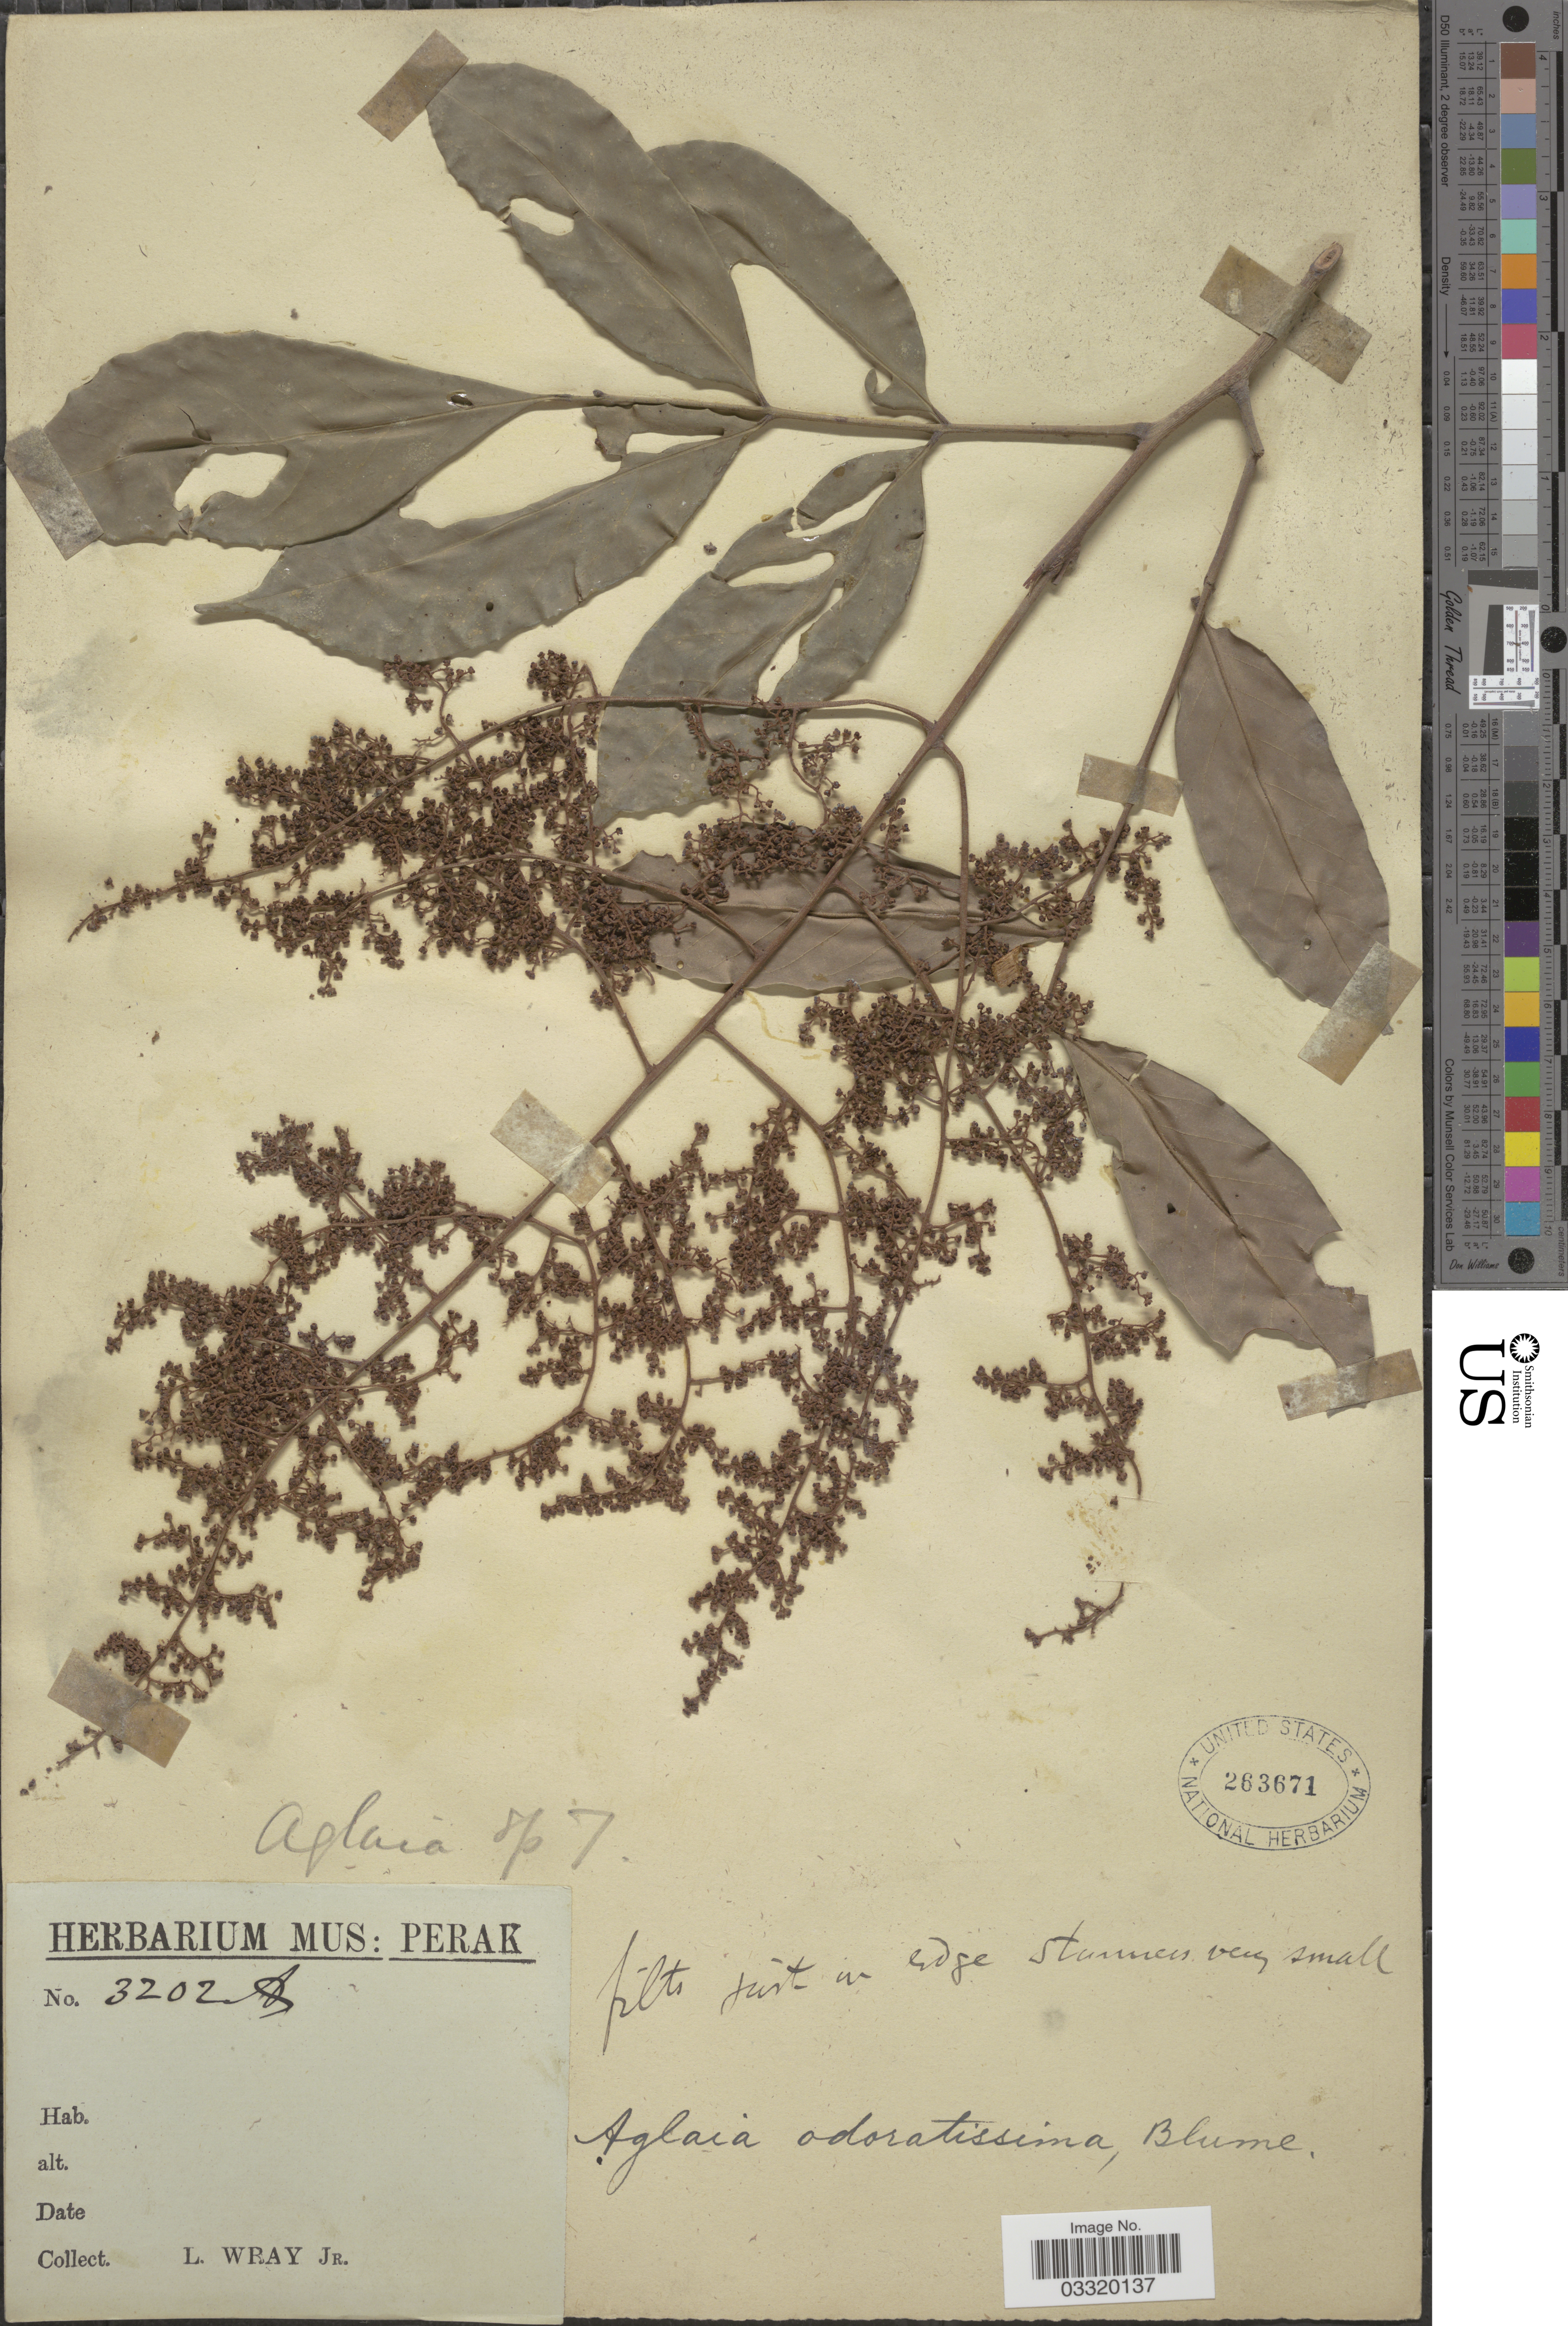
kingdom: Plantae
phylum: Tracheophyta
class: Magnoliopsida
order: Sapindales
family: Meliaceae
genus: Aglaia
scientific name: Aglaia odoratissima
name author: Blume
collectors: L. Wray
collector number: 3202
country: Malaysia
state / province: Perak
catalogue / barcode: US 263671